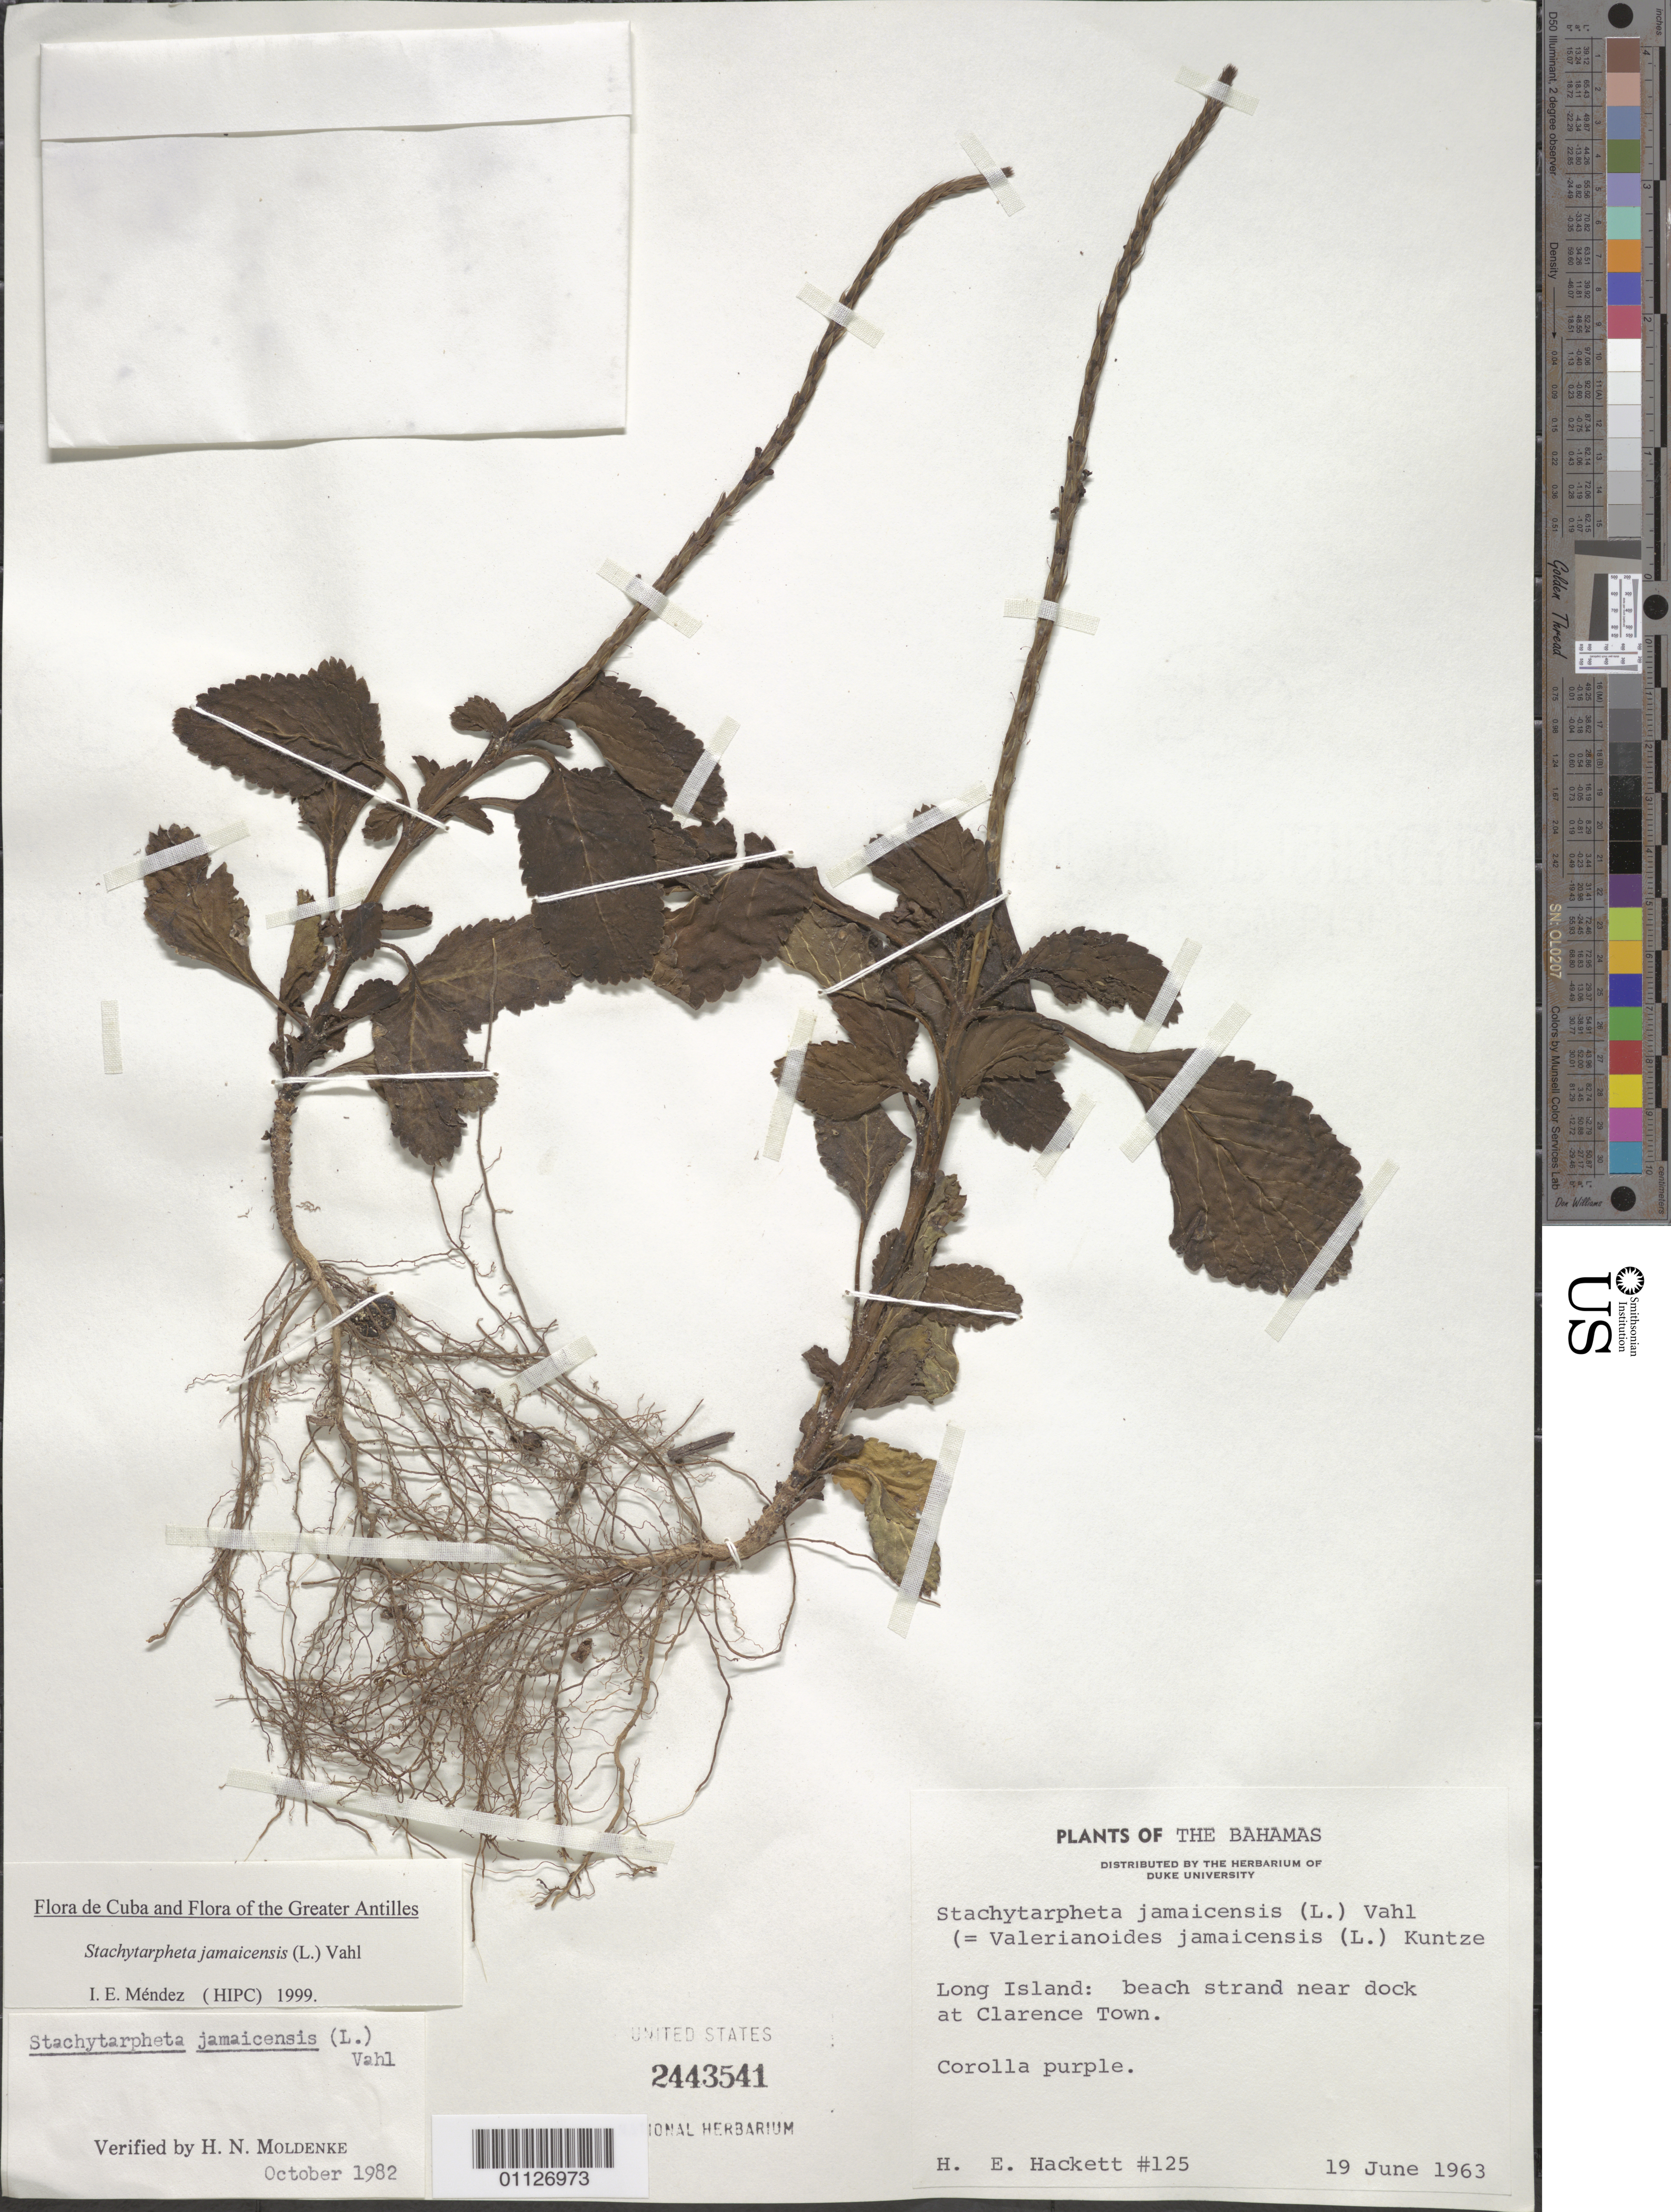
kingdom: Plantae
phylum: Tracheophyta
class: Magnoliopsida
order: Lamiales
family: Verbenaceae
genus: Stachytarpheta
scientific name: Stachytarpheta jamaicensis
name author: (L.) Vahl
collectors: H. E. Hackett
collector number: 125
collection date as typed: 19 Jun 1963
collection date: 1963-06-19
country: Bahamas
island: Long I.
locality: Beach strand near dock at Clarence Town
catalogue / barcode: US 2443541